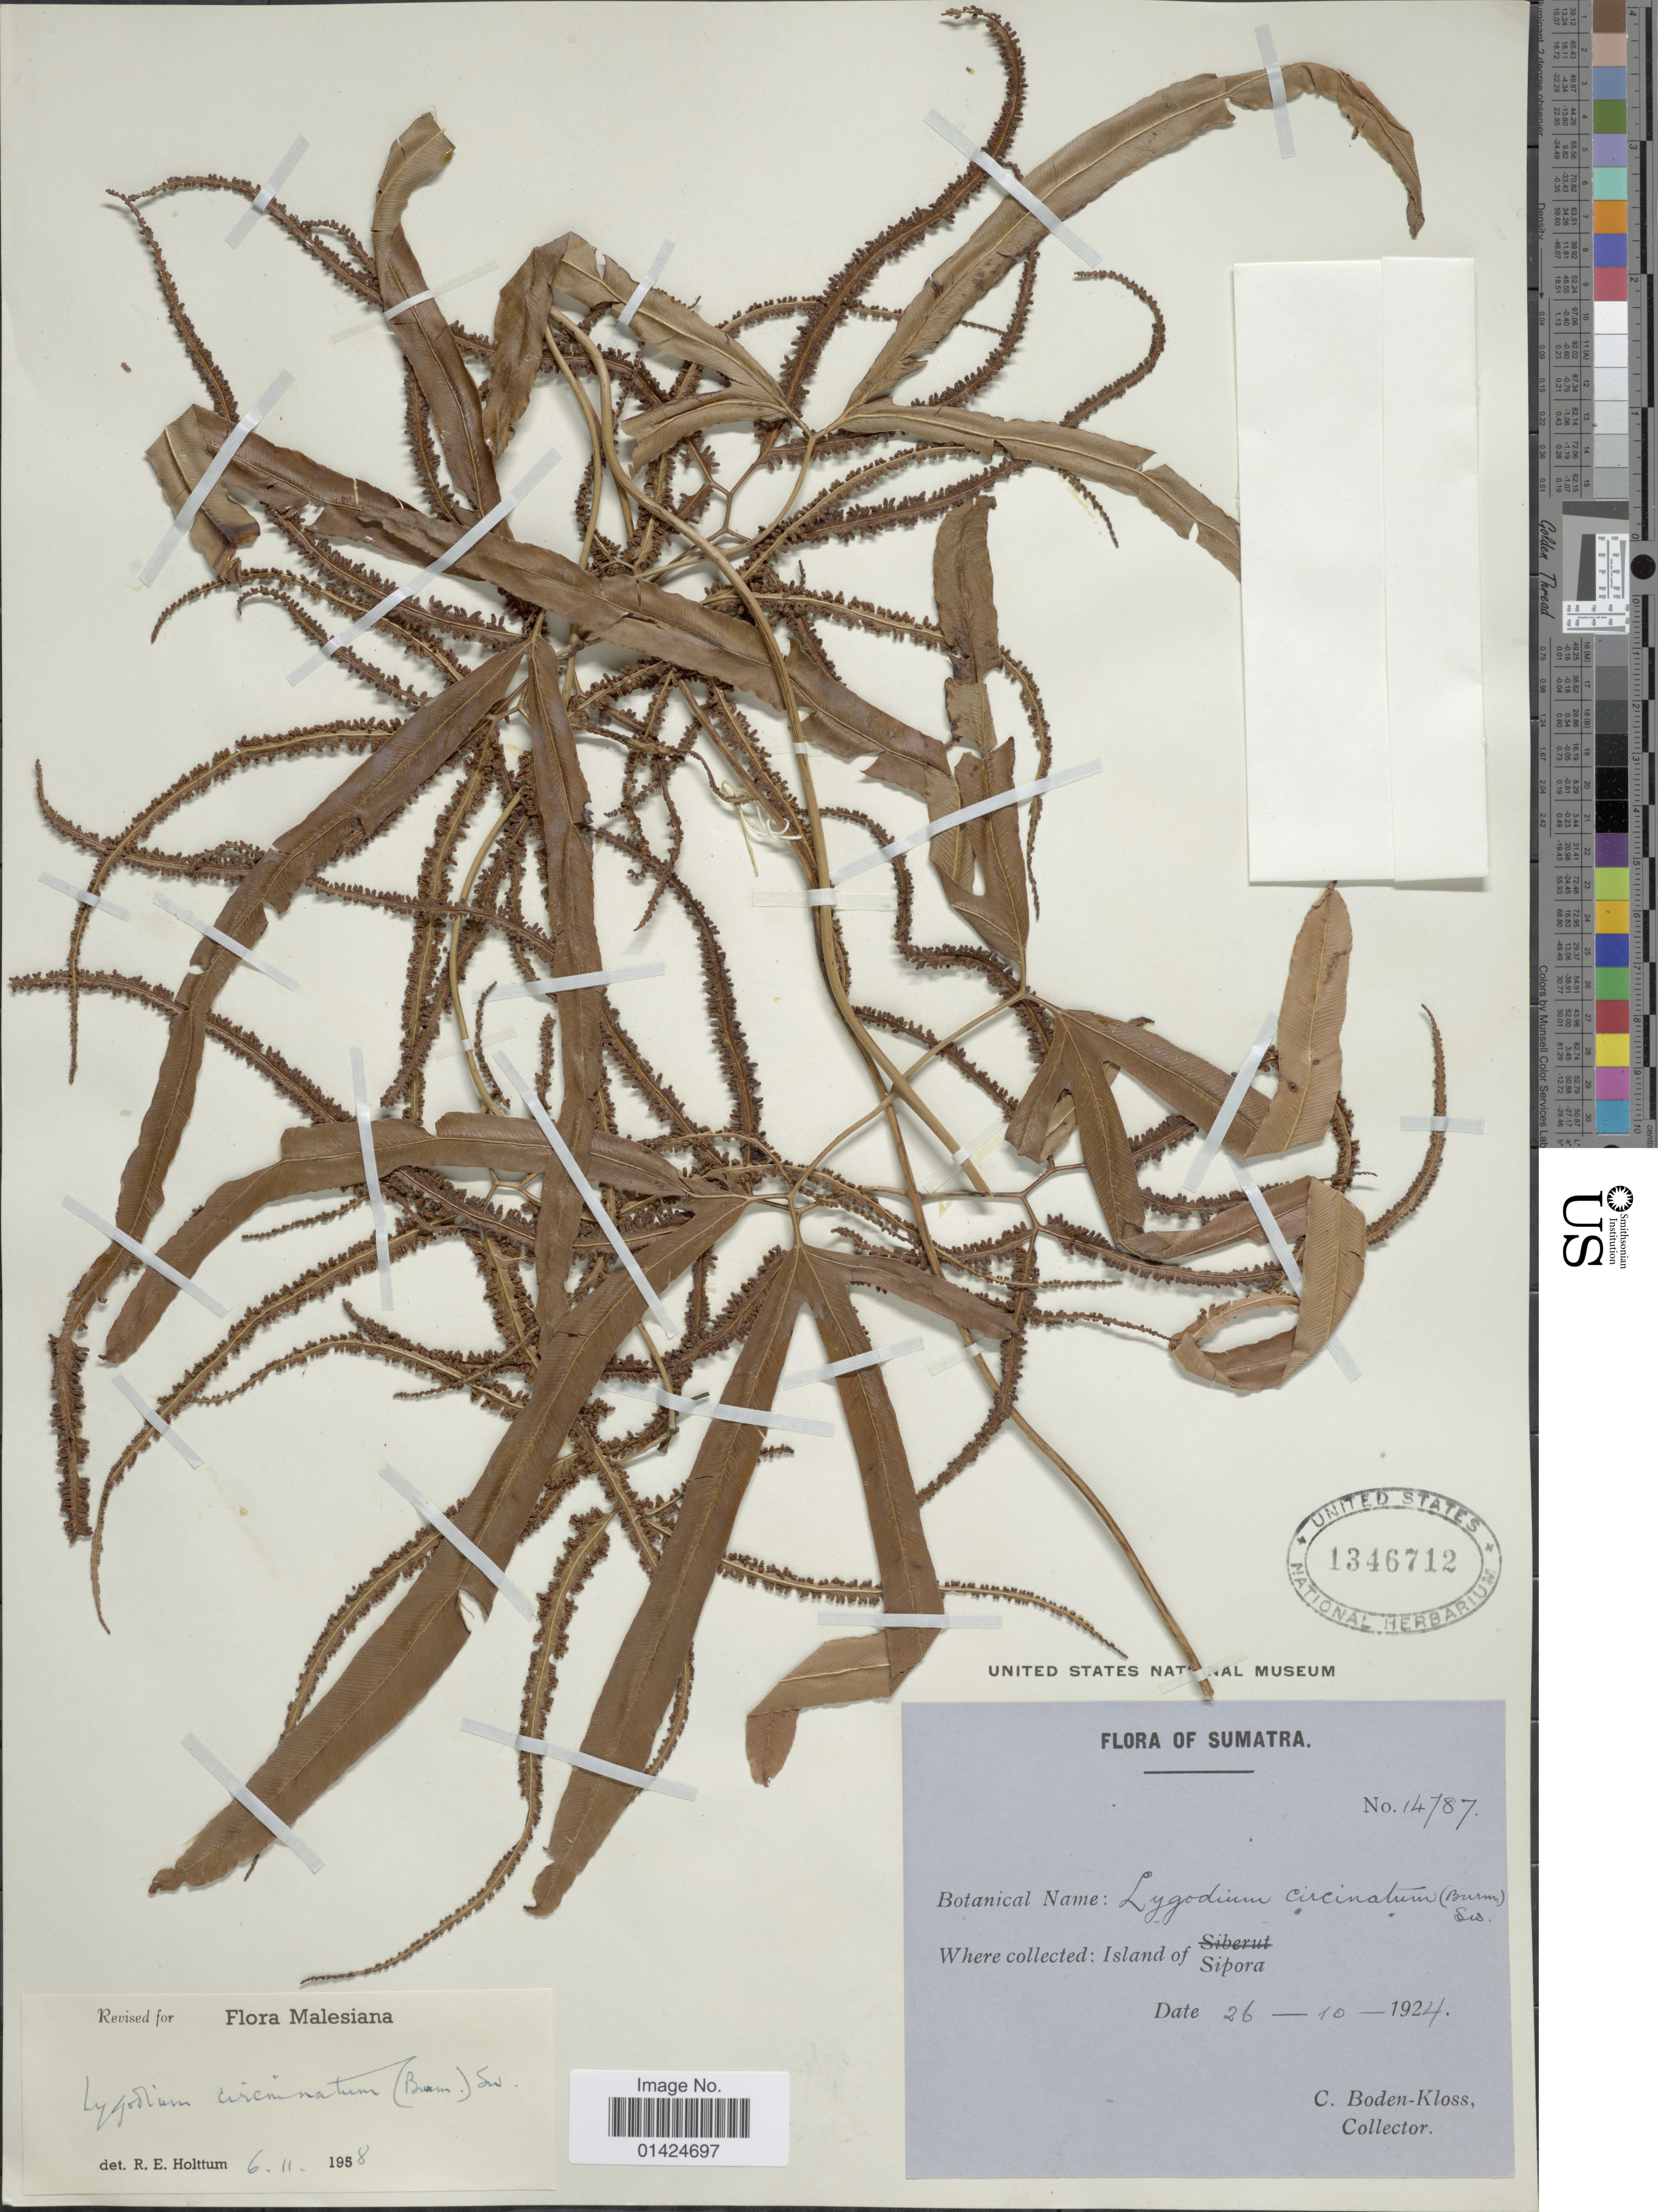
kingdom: Plantae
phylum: Tracheophyta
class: Polypodiopsida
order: Schizaeales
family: Lygodiaceae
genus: Lygodium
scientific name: Lygodium circinnatum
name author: (Burm. f.) Sw.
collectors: C. Boden-Kloss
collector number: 14787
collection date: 1924-10-26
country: Indonesia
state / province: Sumatra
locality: Island of Sipora.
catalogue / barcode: US 1346712